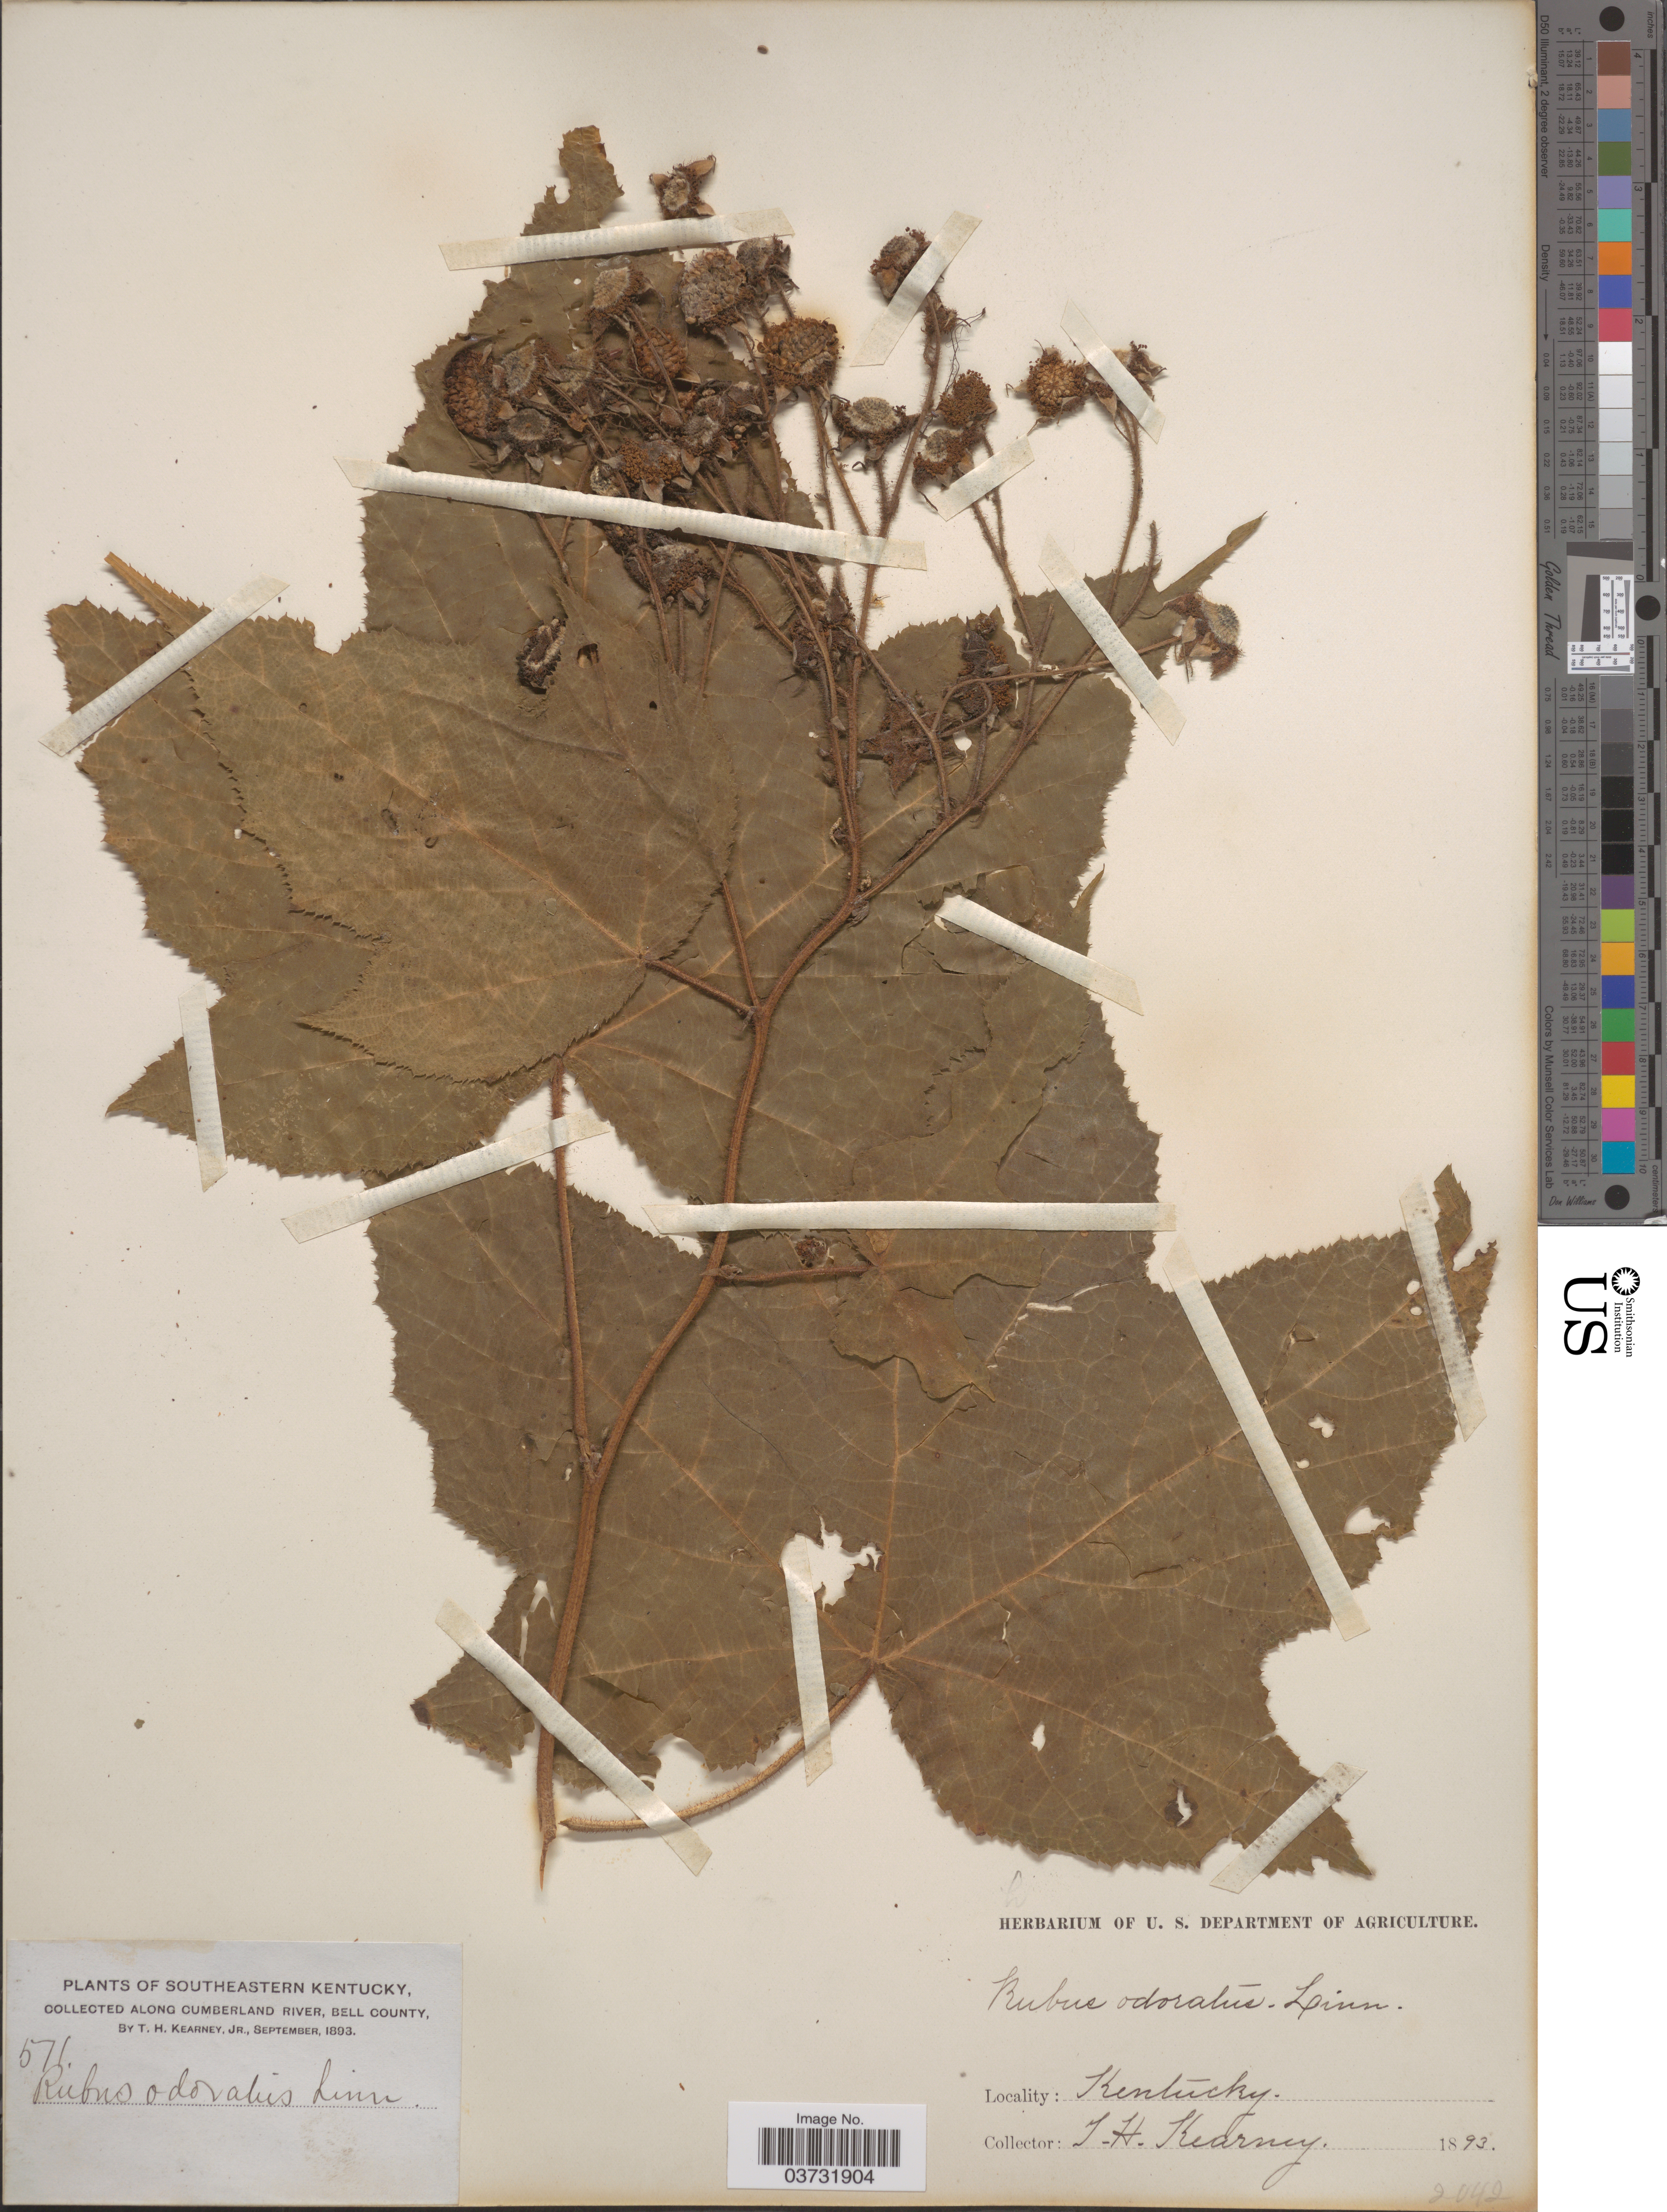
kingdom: Plantae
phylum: Tracheophyta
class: Magnoliopsida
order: Rosales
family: Rosaceae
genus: Rubus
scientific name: Rubus odoratus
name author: L.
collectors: T. H. Kearney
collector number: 571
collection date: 1893-09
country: United States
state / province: Kentucky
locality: Southeastern Kentucky. Along Cumberland River, Bell County.